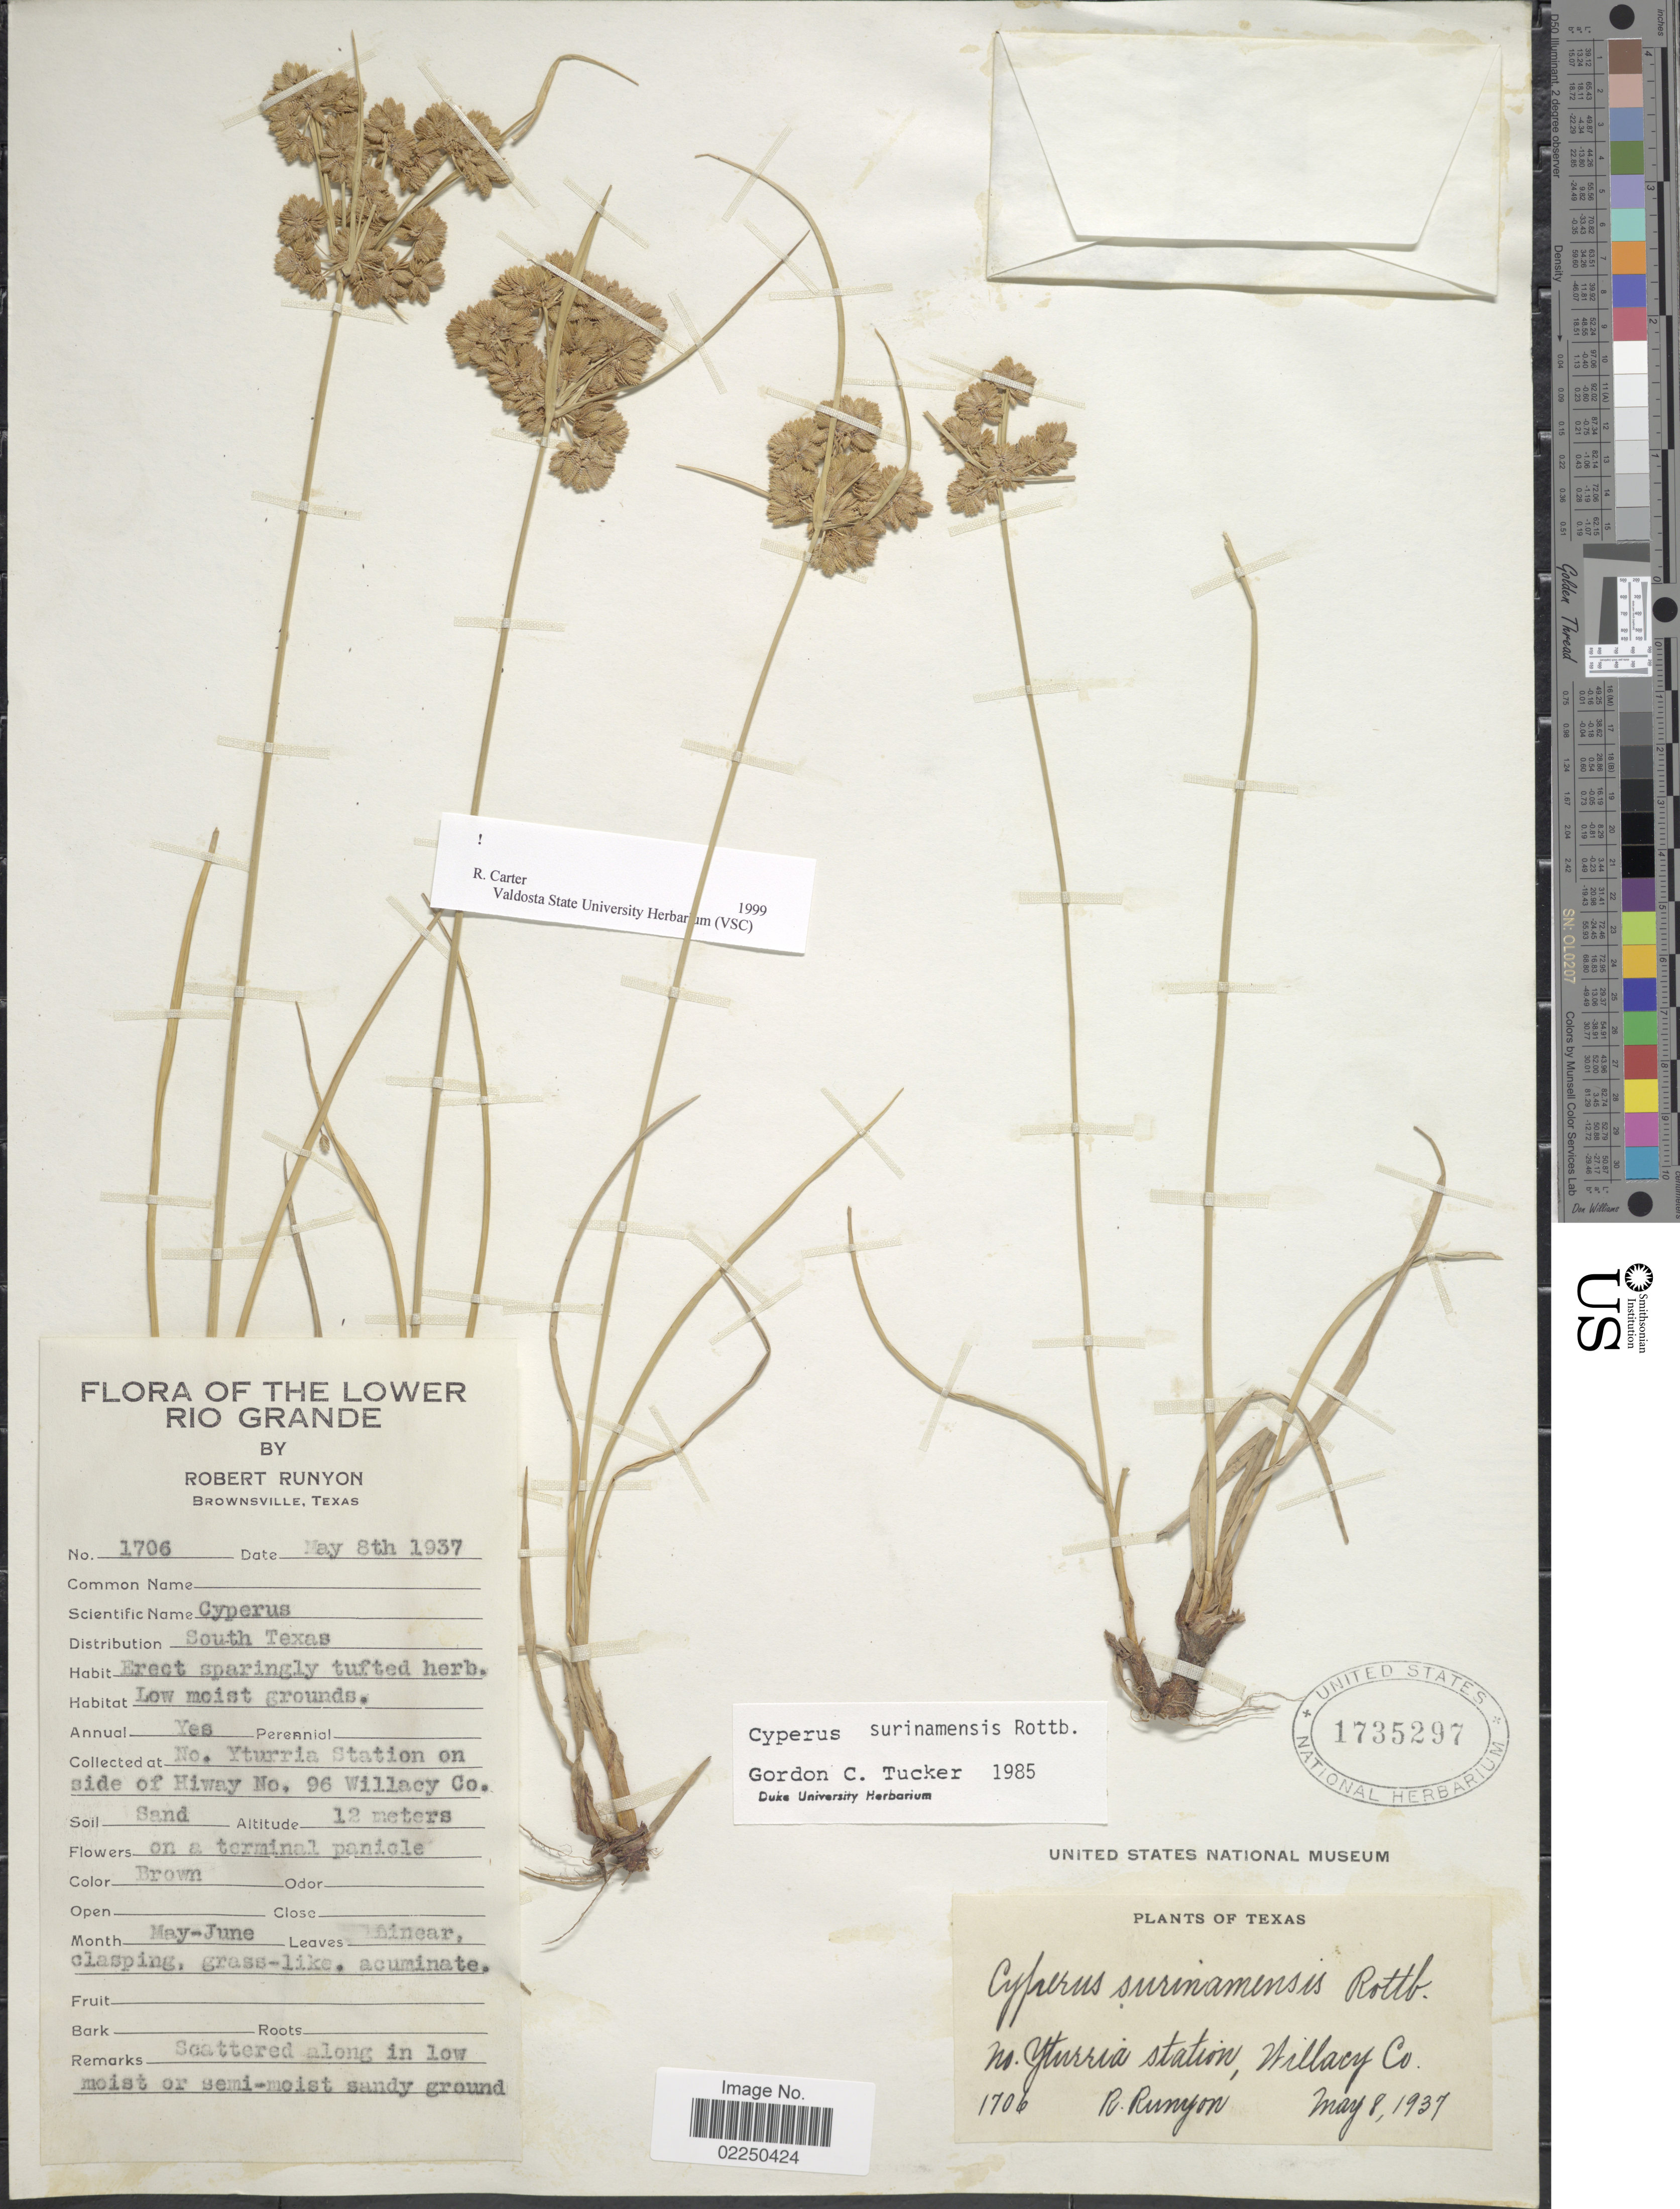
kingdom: Plantae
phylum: Tracheophyta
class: Liliopsida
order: Poales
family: Cyperaceae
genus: Cyperus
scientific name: Cyperus surinamensis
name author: Rottb.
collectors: R. Runyon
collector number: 1706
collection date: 1937-05-08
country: United States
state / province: Texas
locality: Lower Rio Grande, No. Yturria Station on side of Hiway No. 96 Willacy Co., South Texas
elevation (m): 12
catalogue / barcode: US 1735297